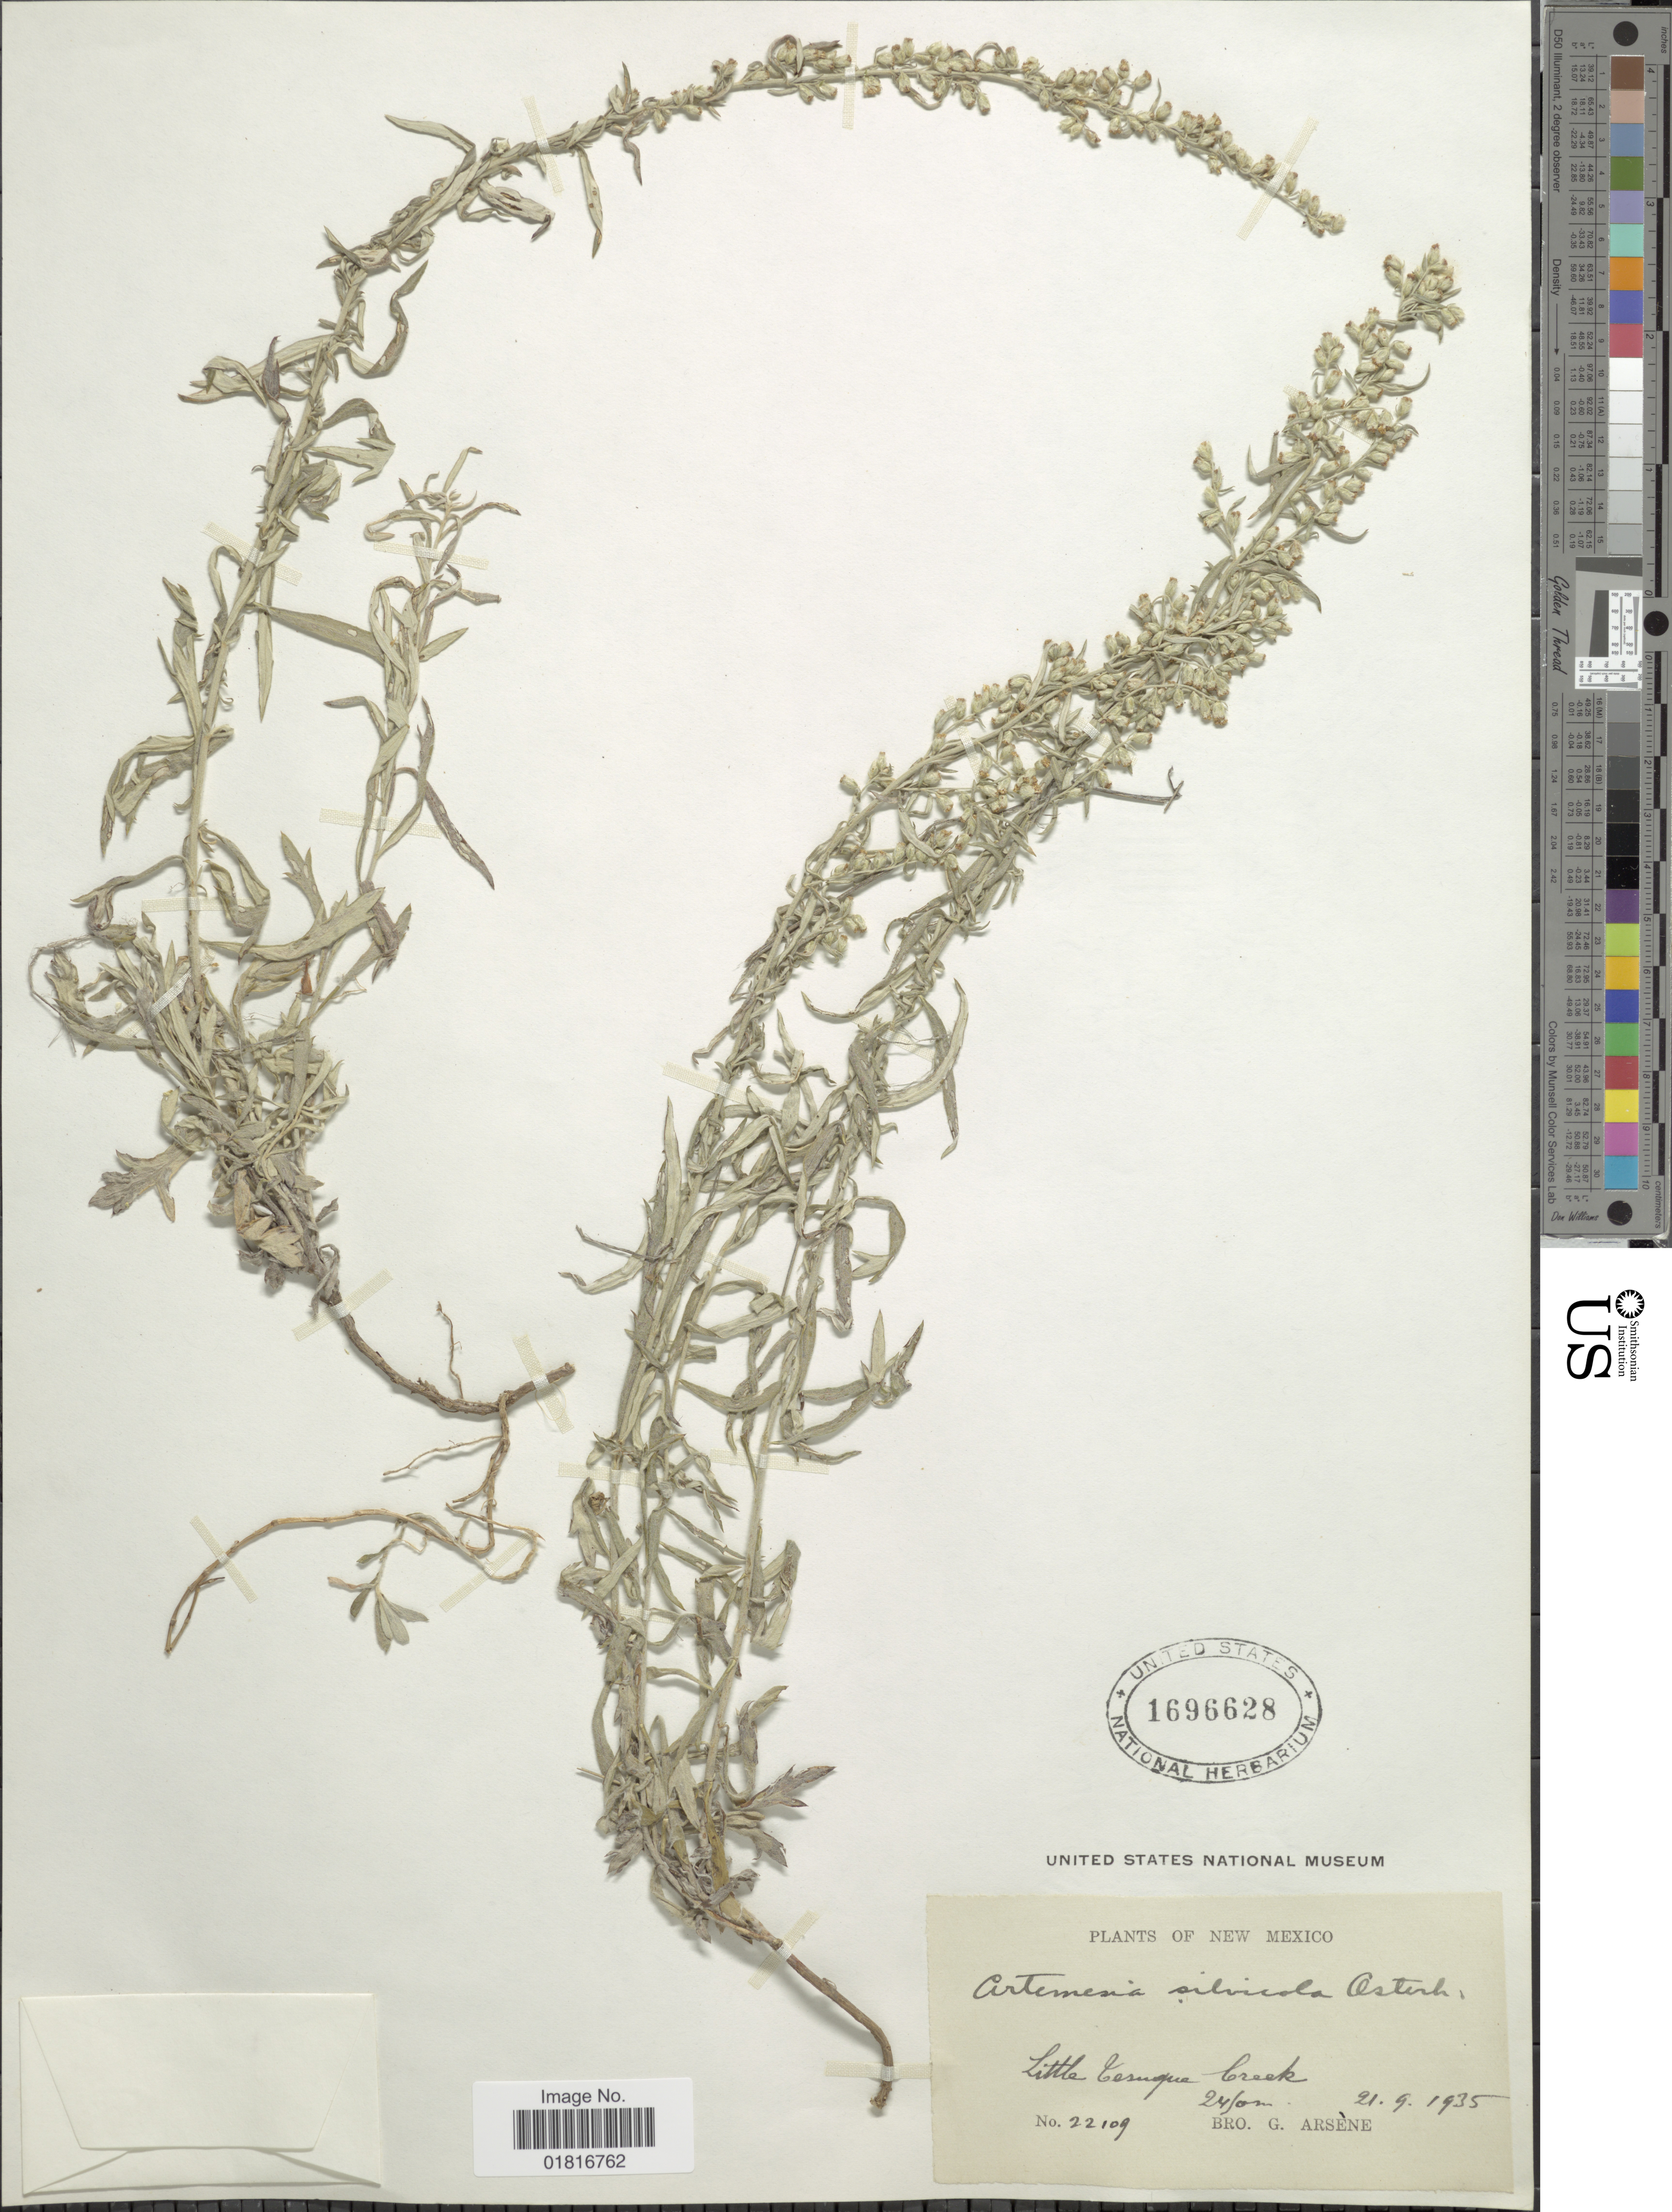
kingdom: Plantae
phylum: Tracheophyta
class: Magnoliopsida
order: Asterales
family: Asteraceae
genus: Artemisia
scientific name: Artemisia silvicola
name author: Osterh.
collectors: Bro. G. Arsène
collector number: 22109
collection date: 1935-09-21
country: United States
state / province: New Mexico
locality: Little Tesuque Creek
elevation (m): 2410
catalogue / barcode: US 1696628